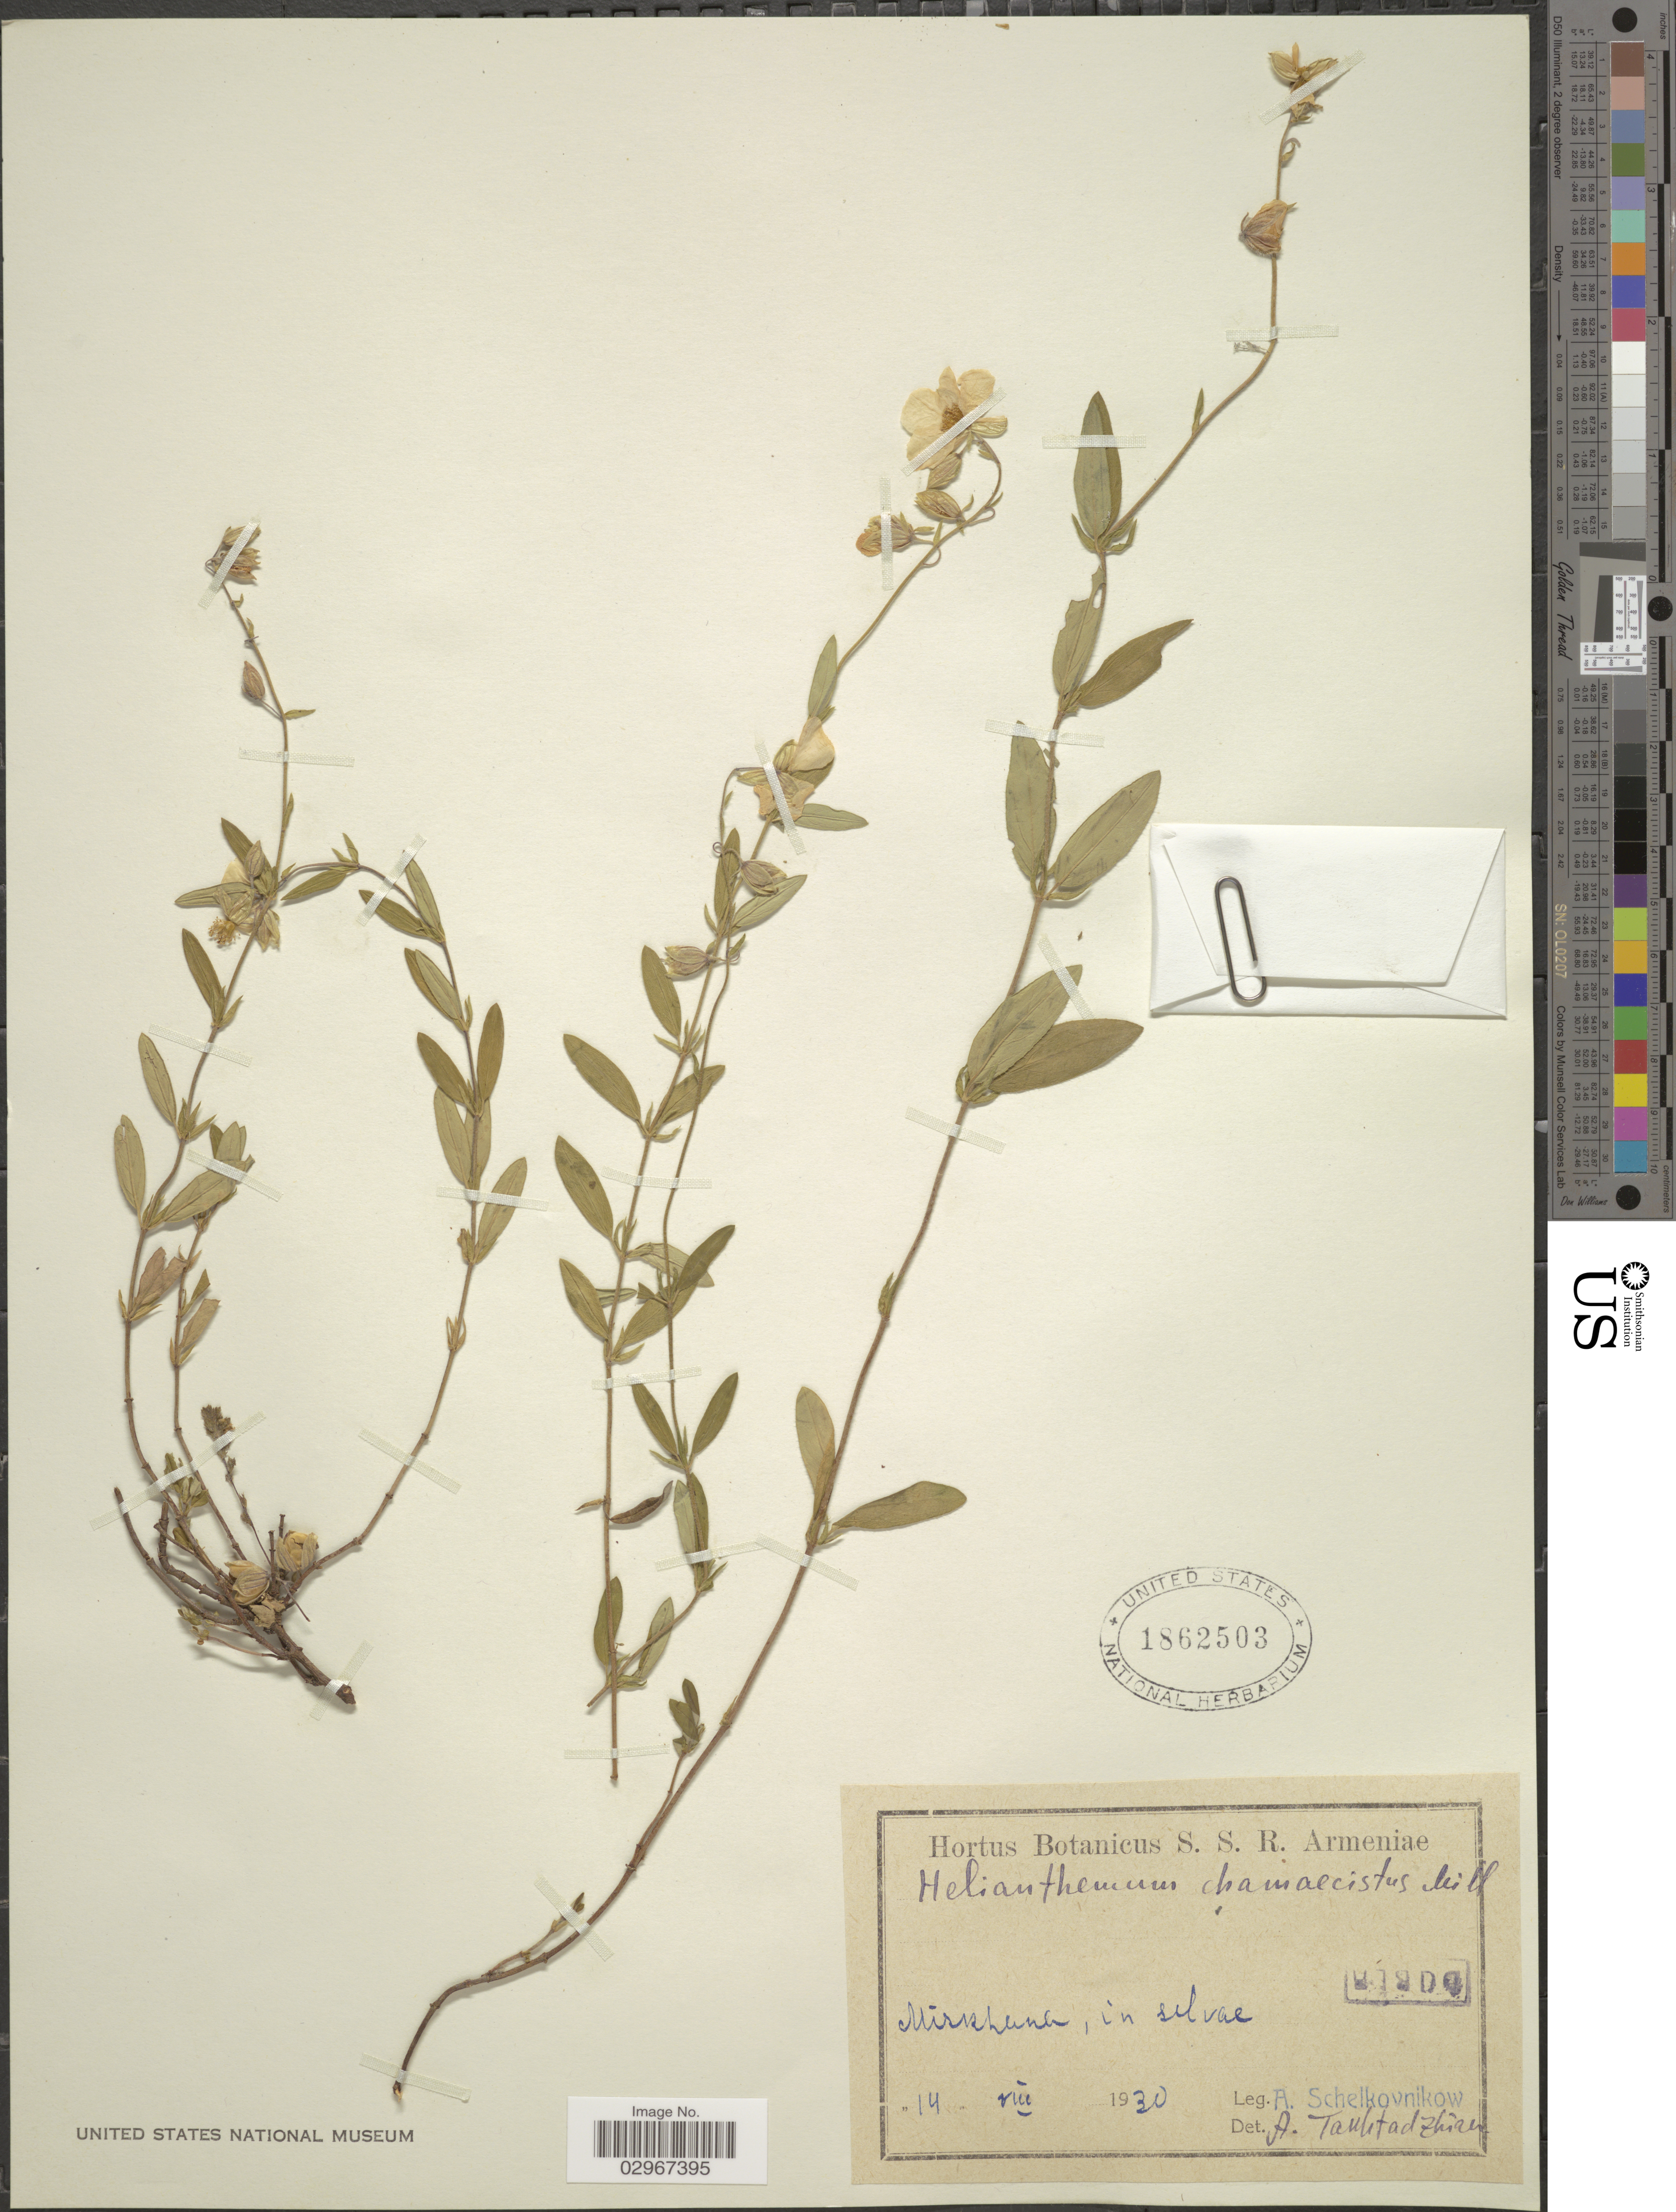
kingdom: Plantae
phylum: Tracheophyta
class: Magnoliopsida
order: Malvales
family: Cistaceae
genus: Helianthemum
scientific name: Helianthemum chamaecistus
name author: Mill.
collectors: A. B. Schelkovnikov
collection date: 1930-08-14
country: Armenia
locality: Miskhana, in silvae.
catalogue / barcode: US 1862503